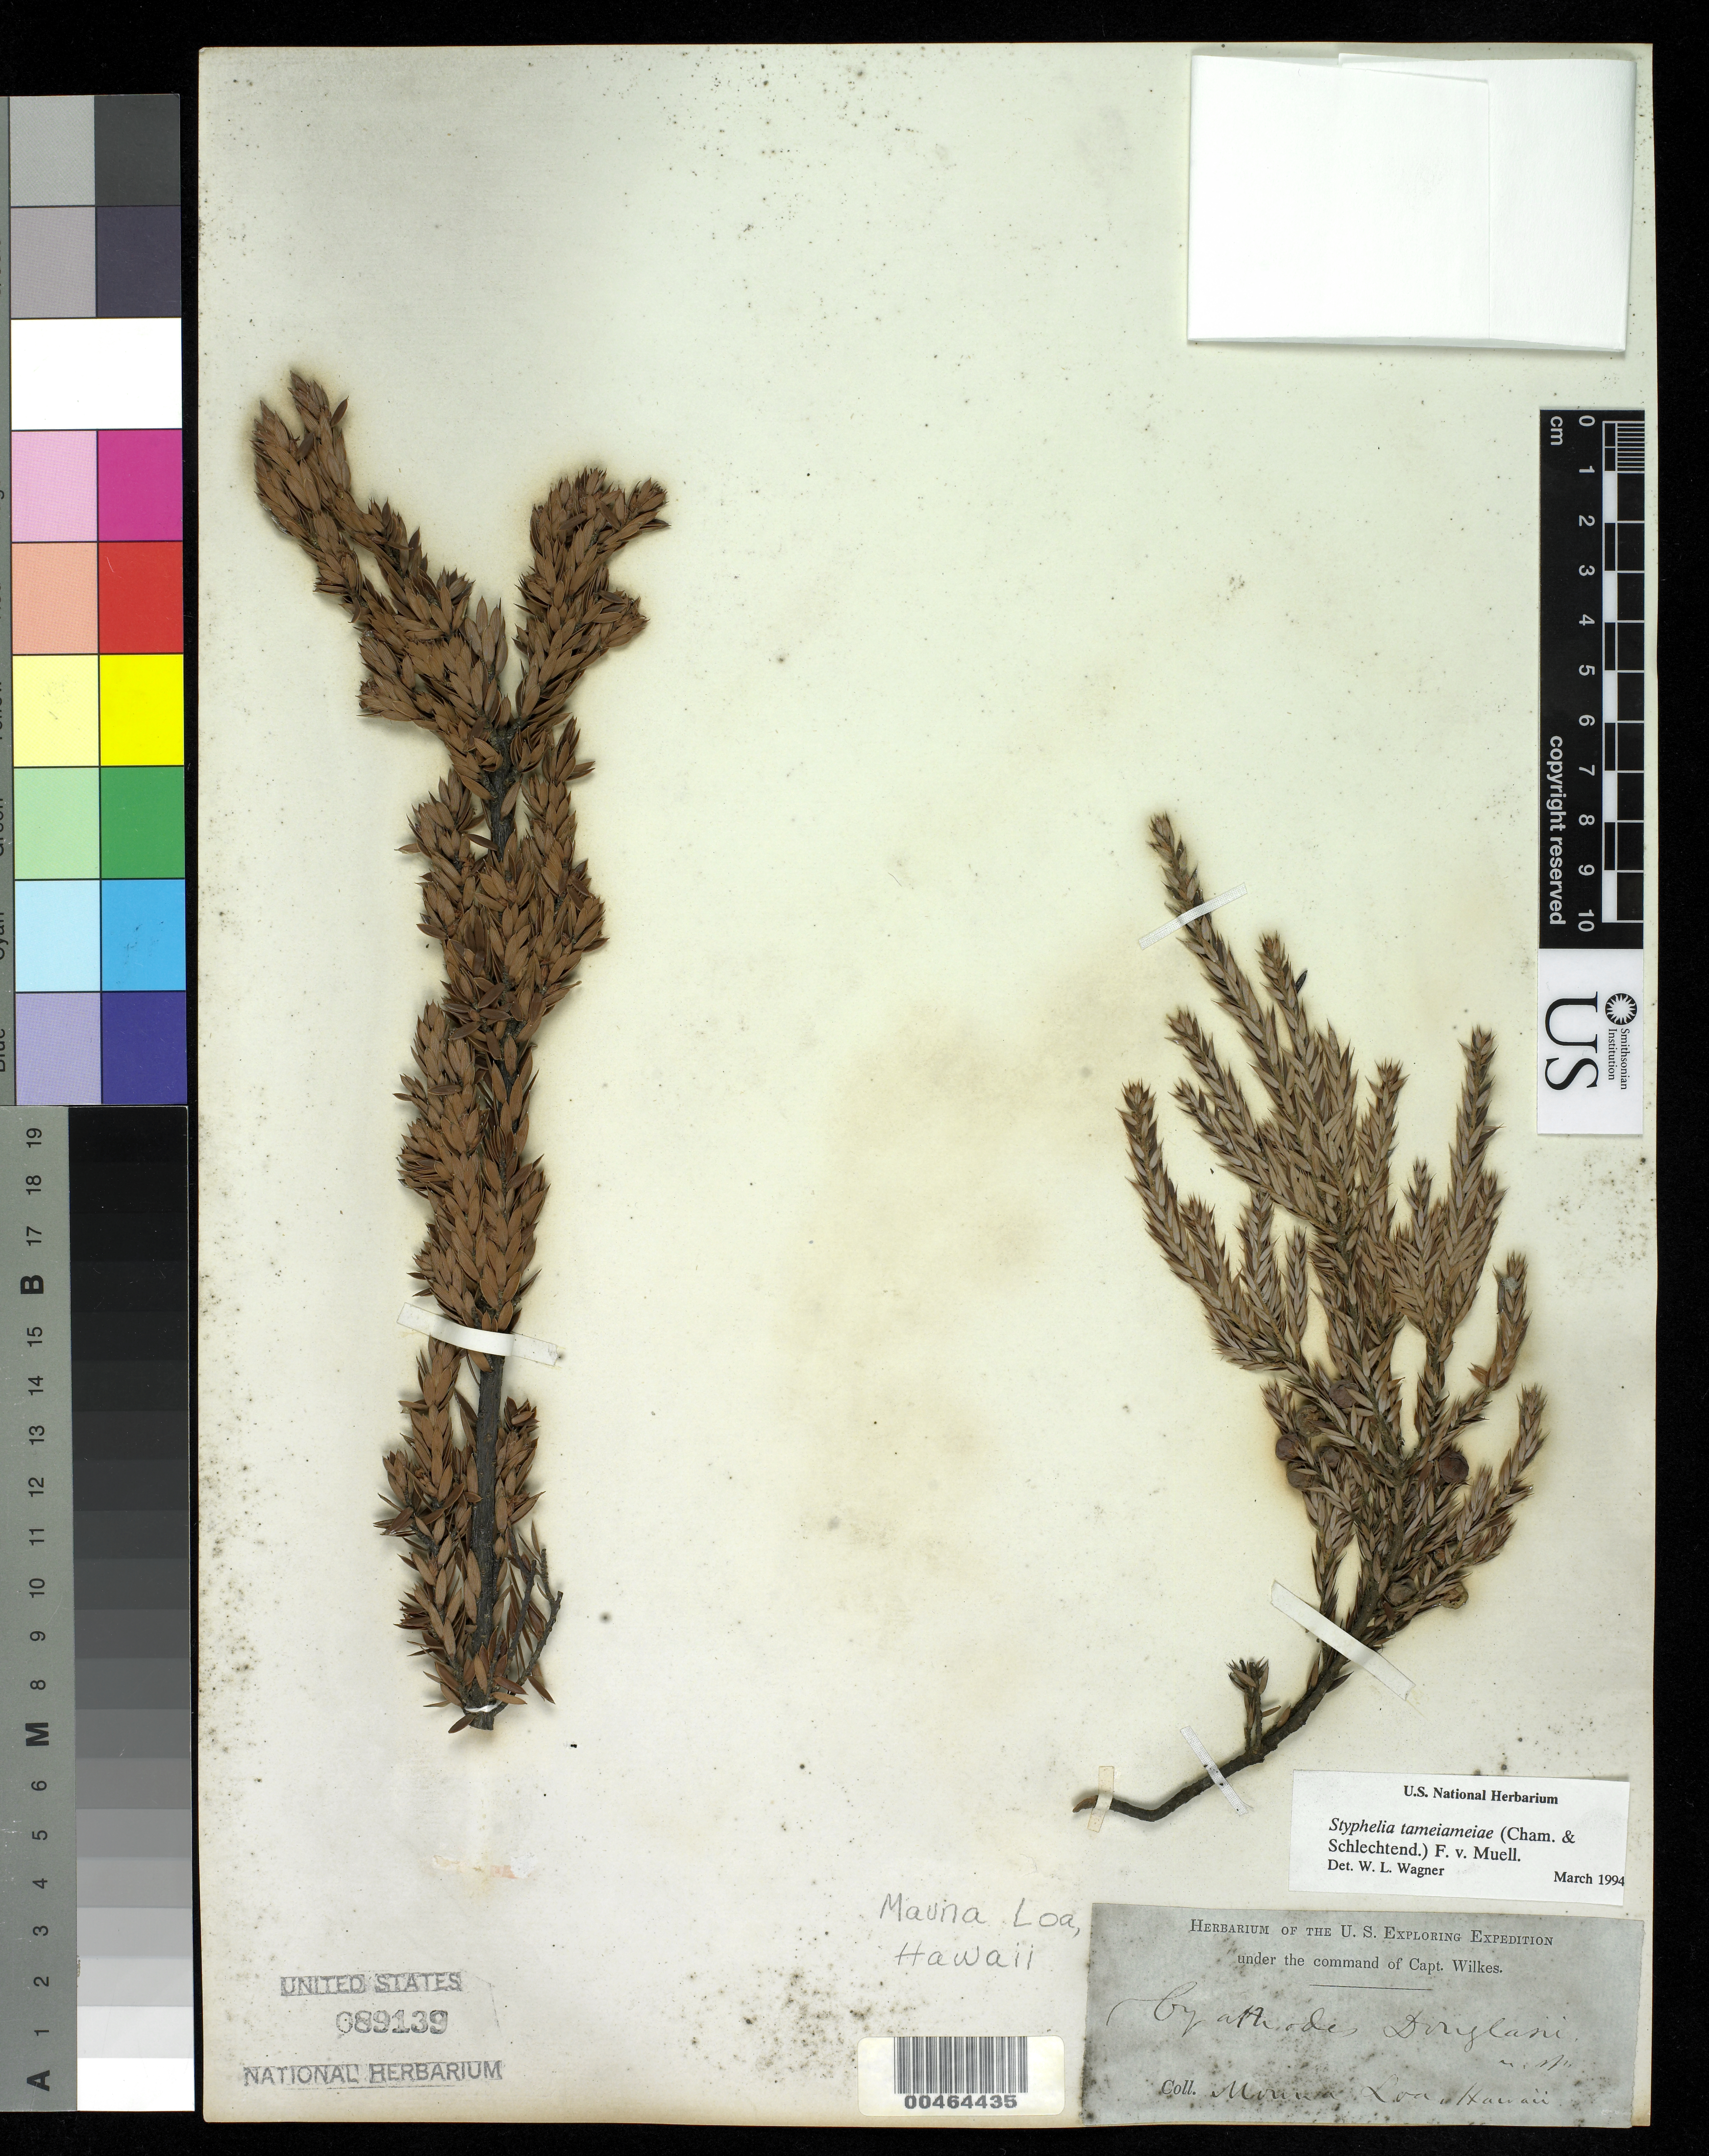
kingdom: Plantae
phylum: Tracheophyta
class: Magnoliopsida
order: Ericales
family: Ericaceae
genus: Leptecophylla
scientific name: Leptecophylla tameiameiae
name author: (Cham. & Schltdl.) C.M. Weiller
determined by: Wagner, W. L., (BOT), Smithsonian Institution - National Museum of Natural History (UNITED STATES)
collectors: Wilkes Explor. Exped.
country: United States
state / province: Hawaii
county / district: Hawaii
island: Hawaii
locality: Mauna Loa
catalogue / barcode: US 89139